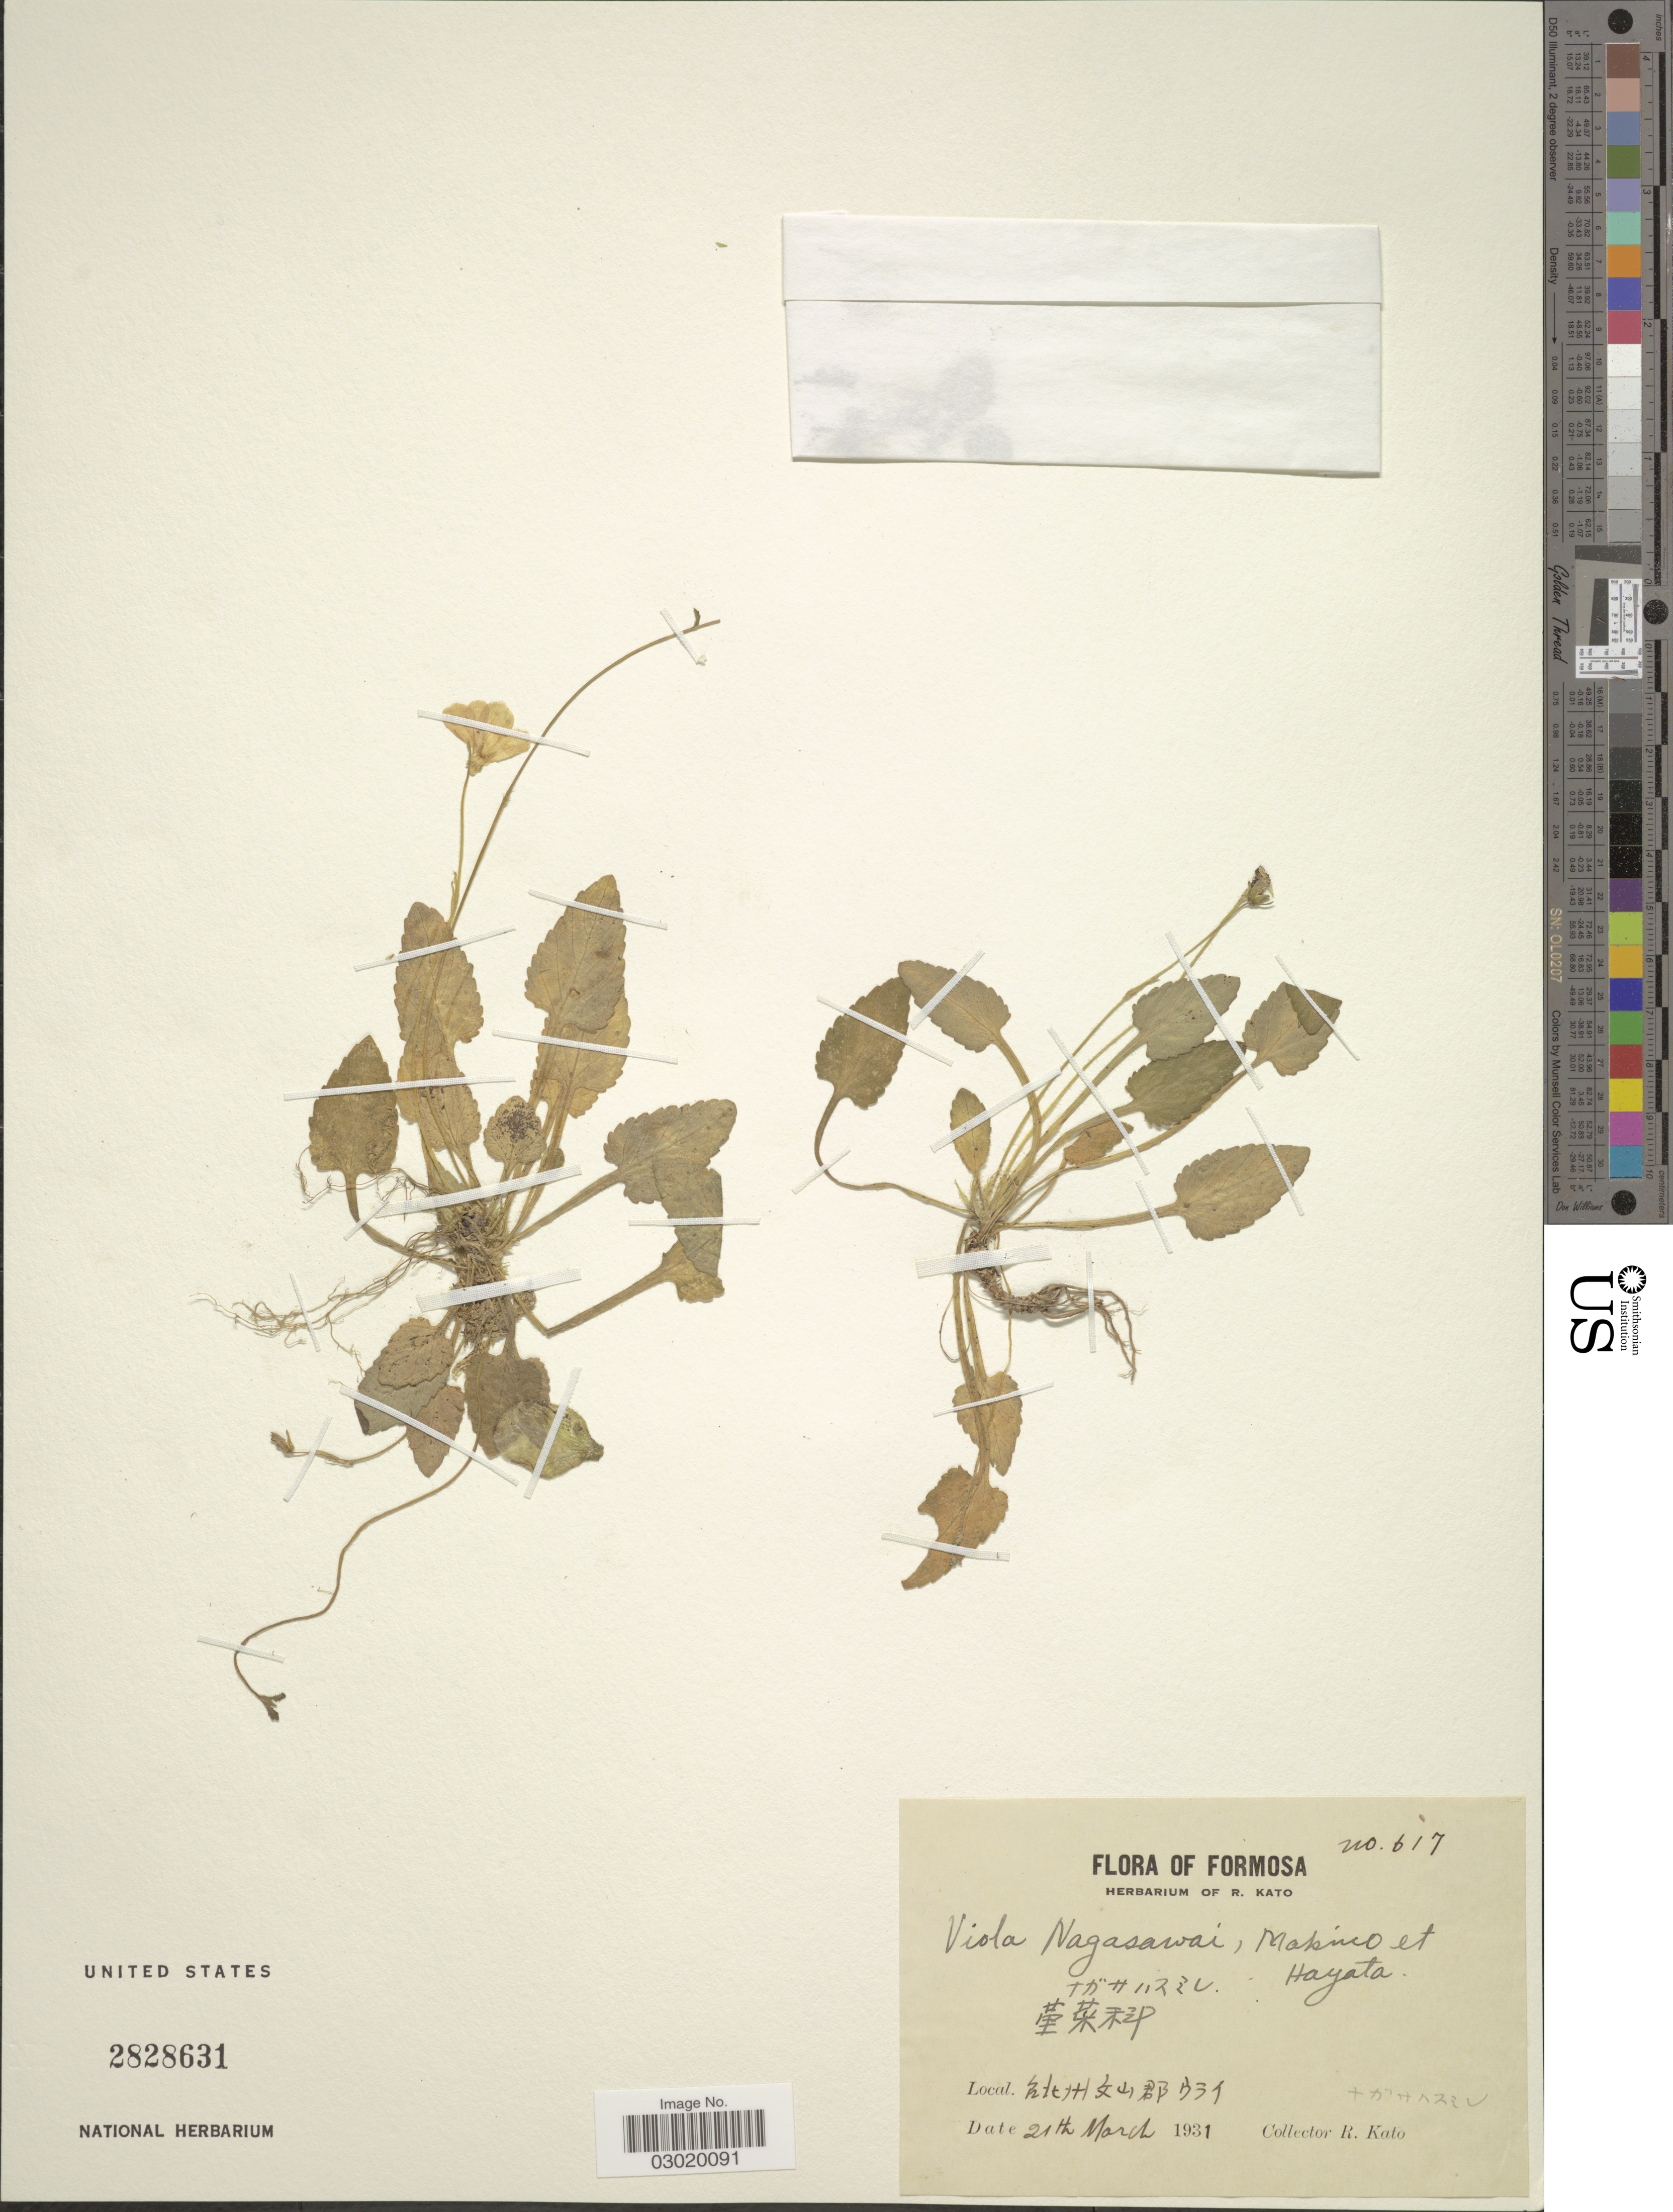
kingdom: Plantae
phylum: Tracheophyta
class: Magnoliopsida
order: Malpighiales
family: Violaceae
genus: Viola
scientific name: Viola nagasawae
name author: Makino & Hayata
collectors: R. Kato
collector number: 617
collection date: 1931-03-21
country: Taiwan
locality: Formosa, Hayata.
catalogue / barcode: US 2828631